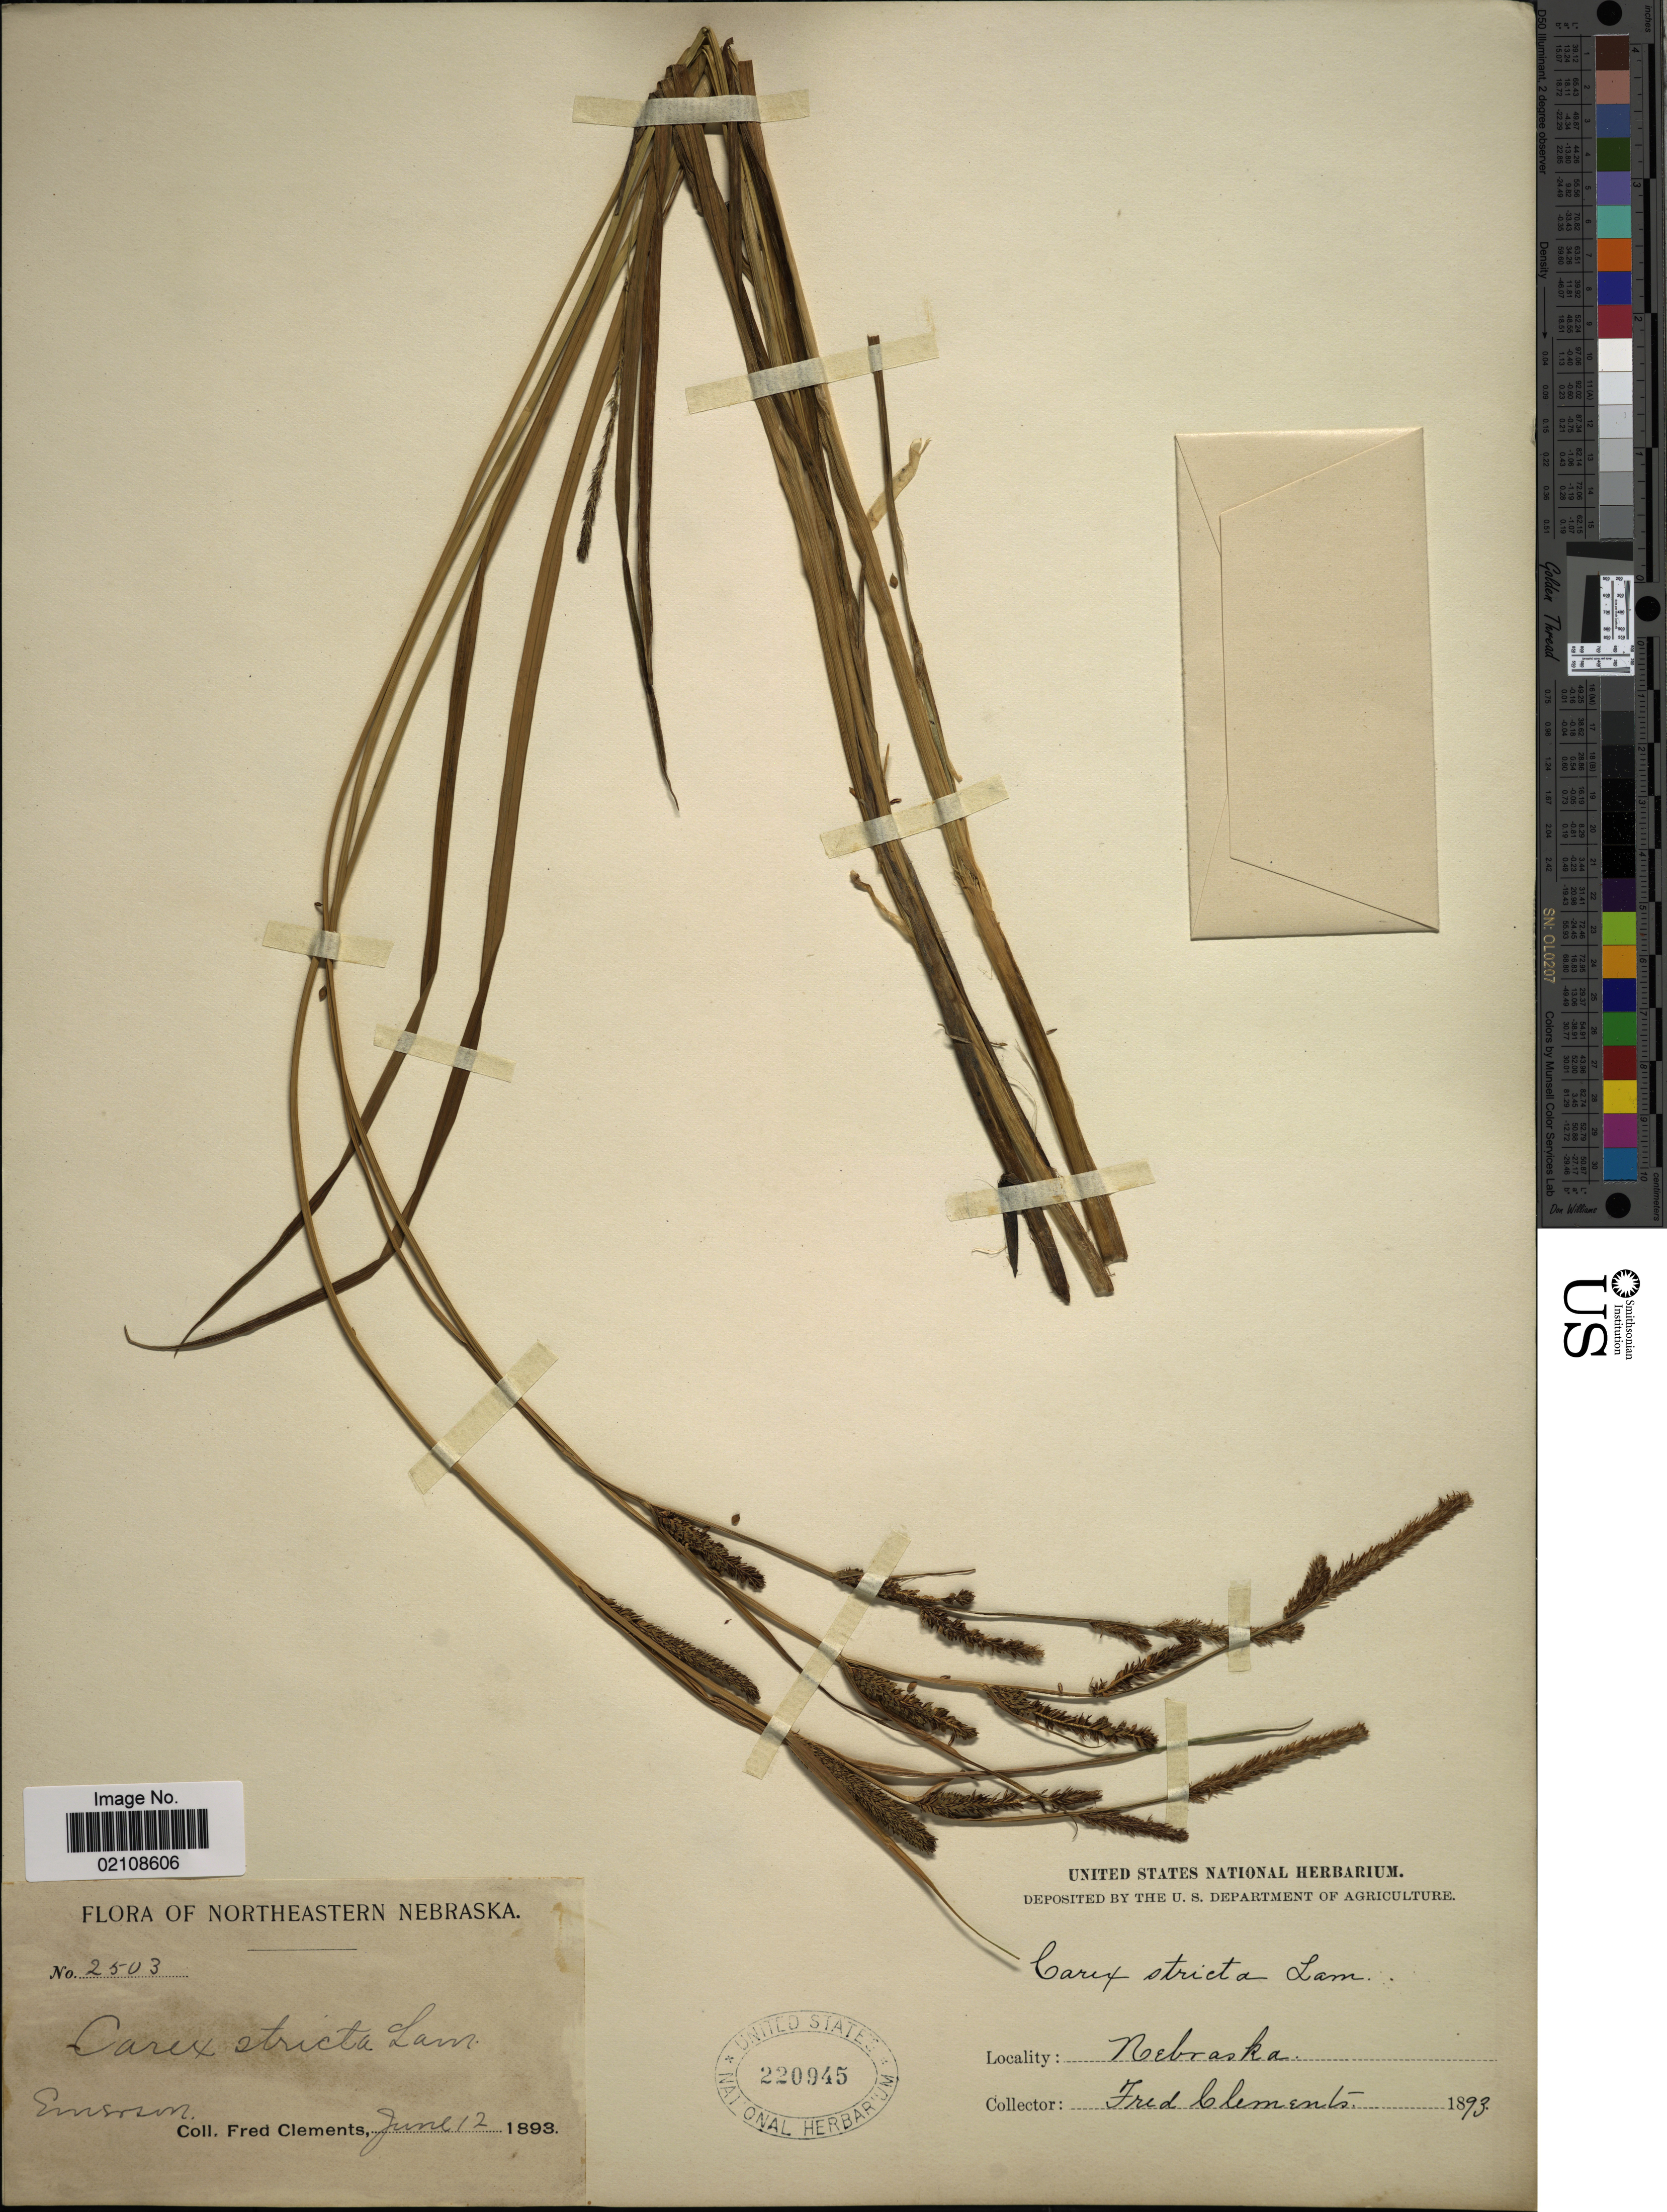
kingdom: Plantae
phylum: Tracheophyta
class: Liliopsida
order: Poales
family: Cyperaceae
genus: Carex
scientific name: Carex emoryi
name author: Dewey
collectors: F. E. Clements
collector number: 2503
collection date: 1893-06-12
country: United States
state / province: Nebraska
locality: Northeastern Nebraska, Emerson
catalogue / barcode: US 220945